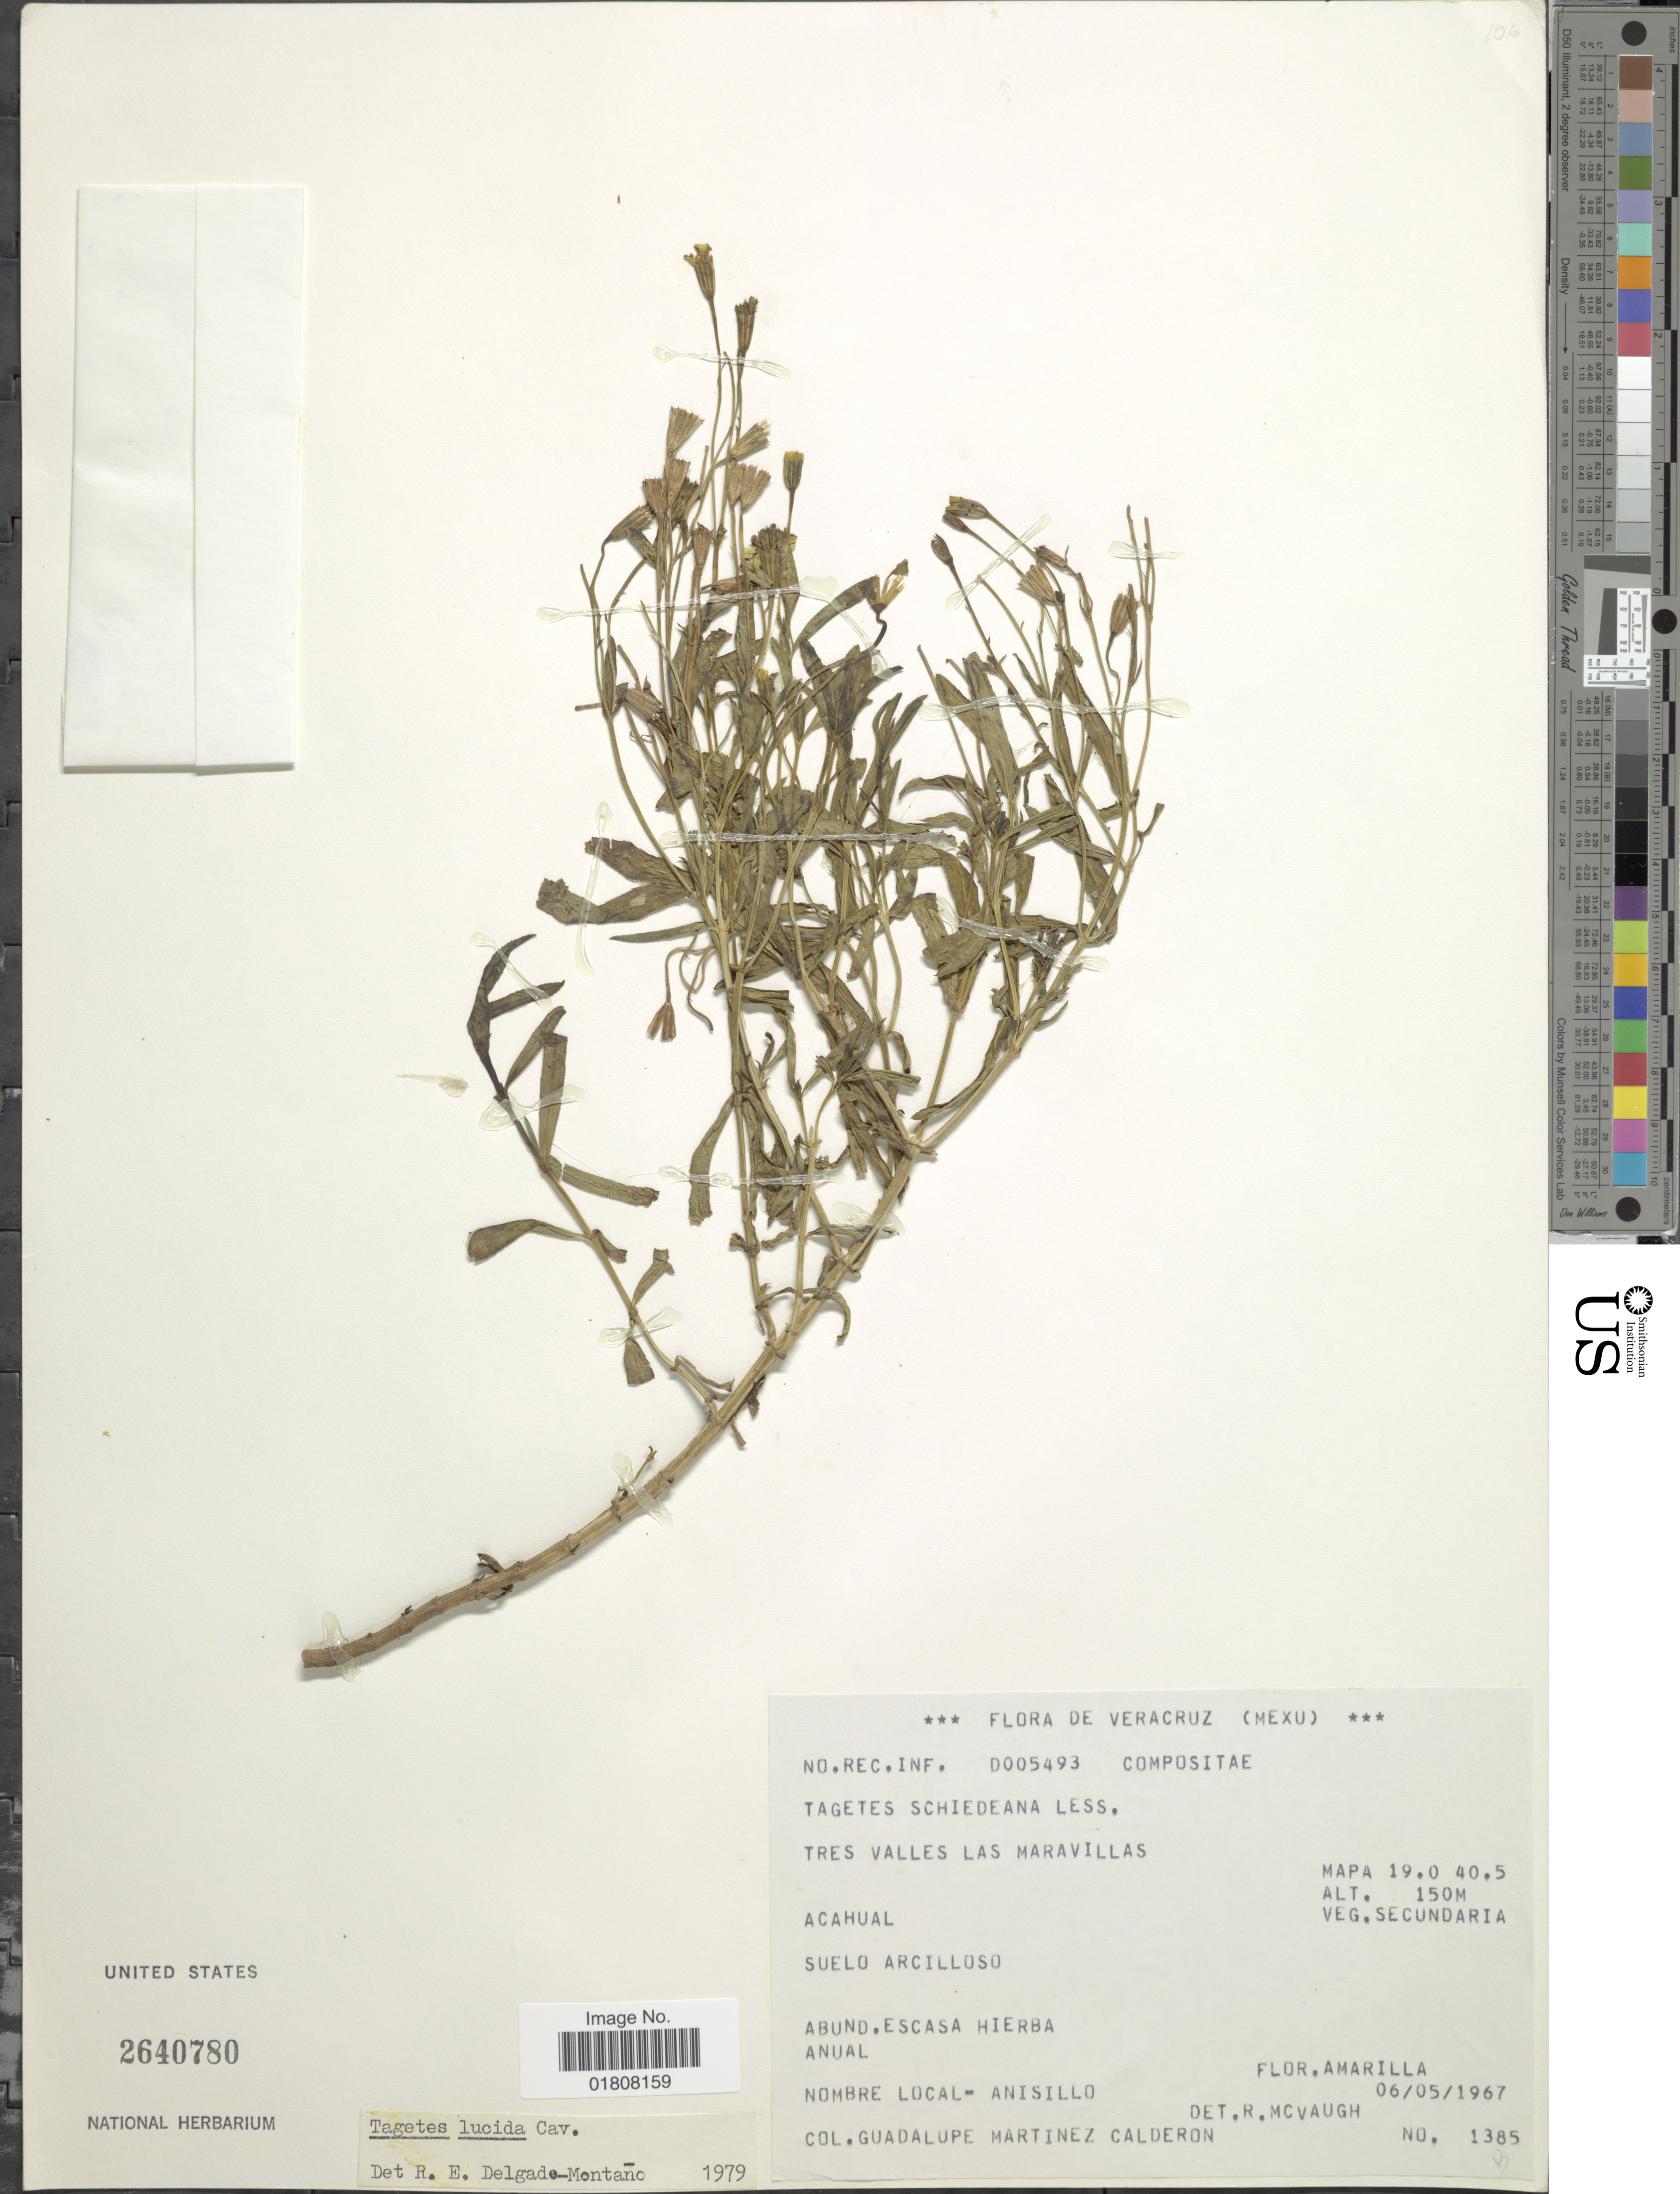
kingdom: Plantae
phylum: Tracheophyta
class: Magnoliopsida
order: Asterales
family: Asteraceae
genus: Tagetes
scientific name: Tagetes lucida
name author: Cav.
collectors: G. Martinez-C.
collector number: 1385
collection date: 1967-05-06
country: Mexico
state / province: Veracruz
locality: Veracruz (Mexu), Tres Valles Las Maravillas, Acahual, Suello Arcilloso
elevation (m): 150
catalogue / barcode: US 2640780